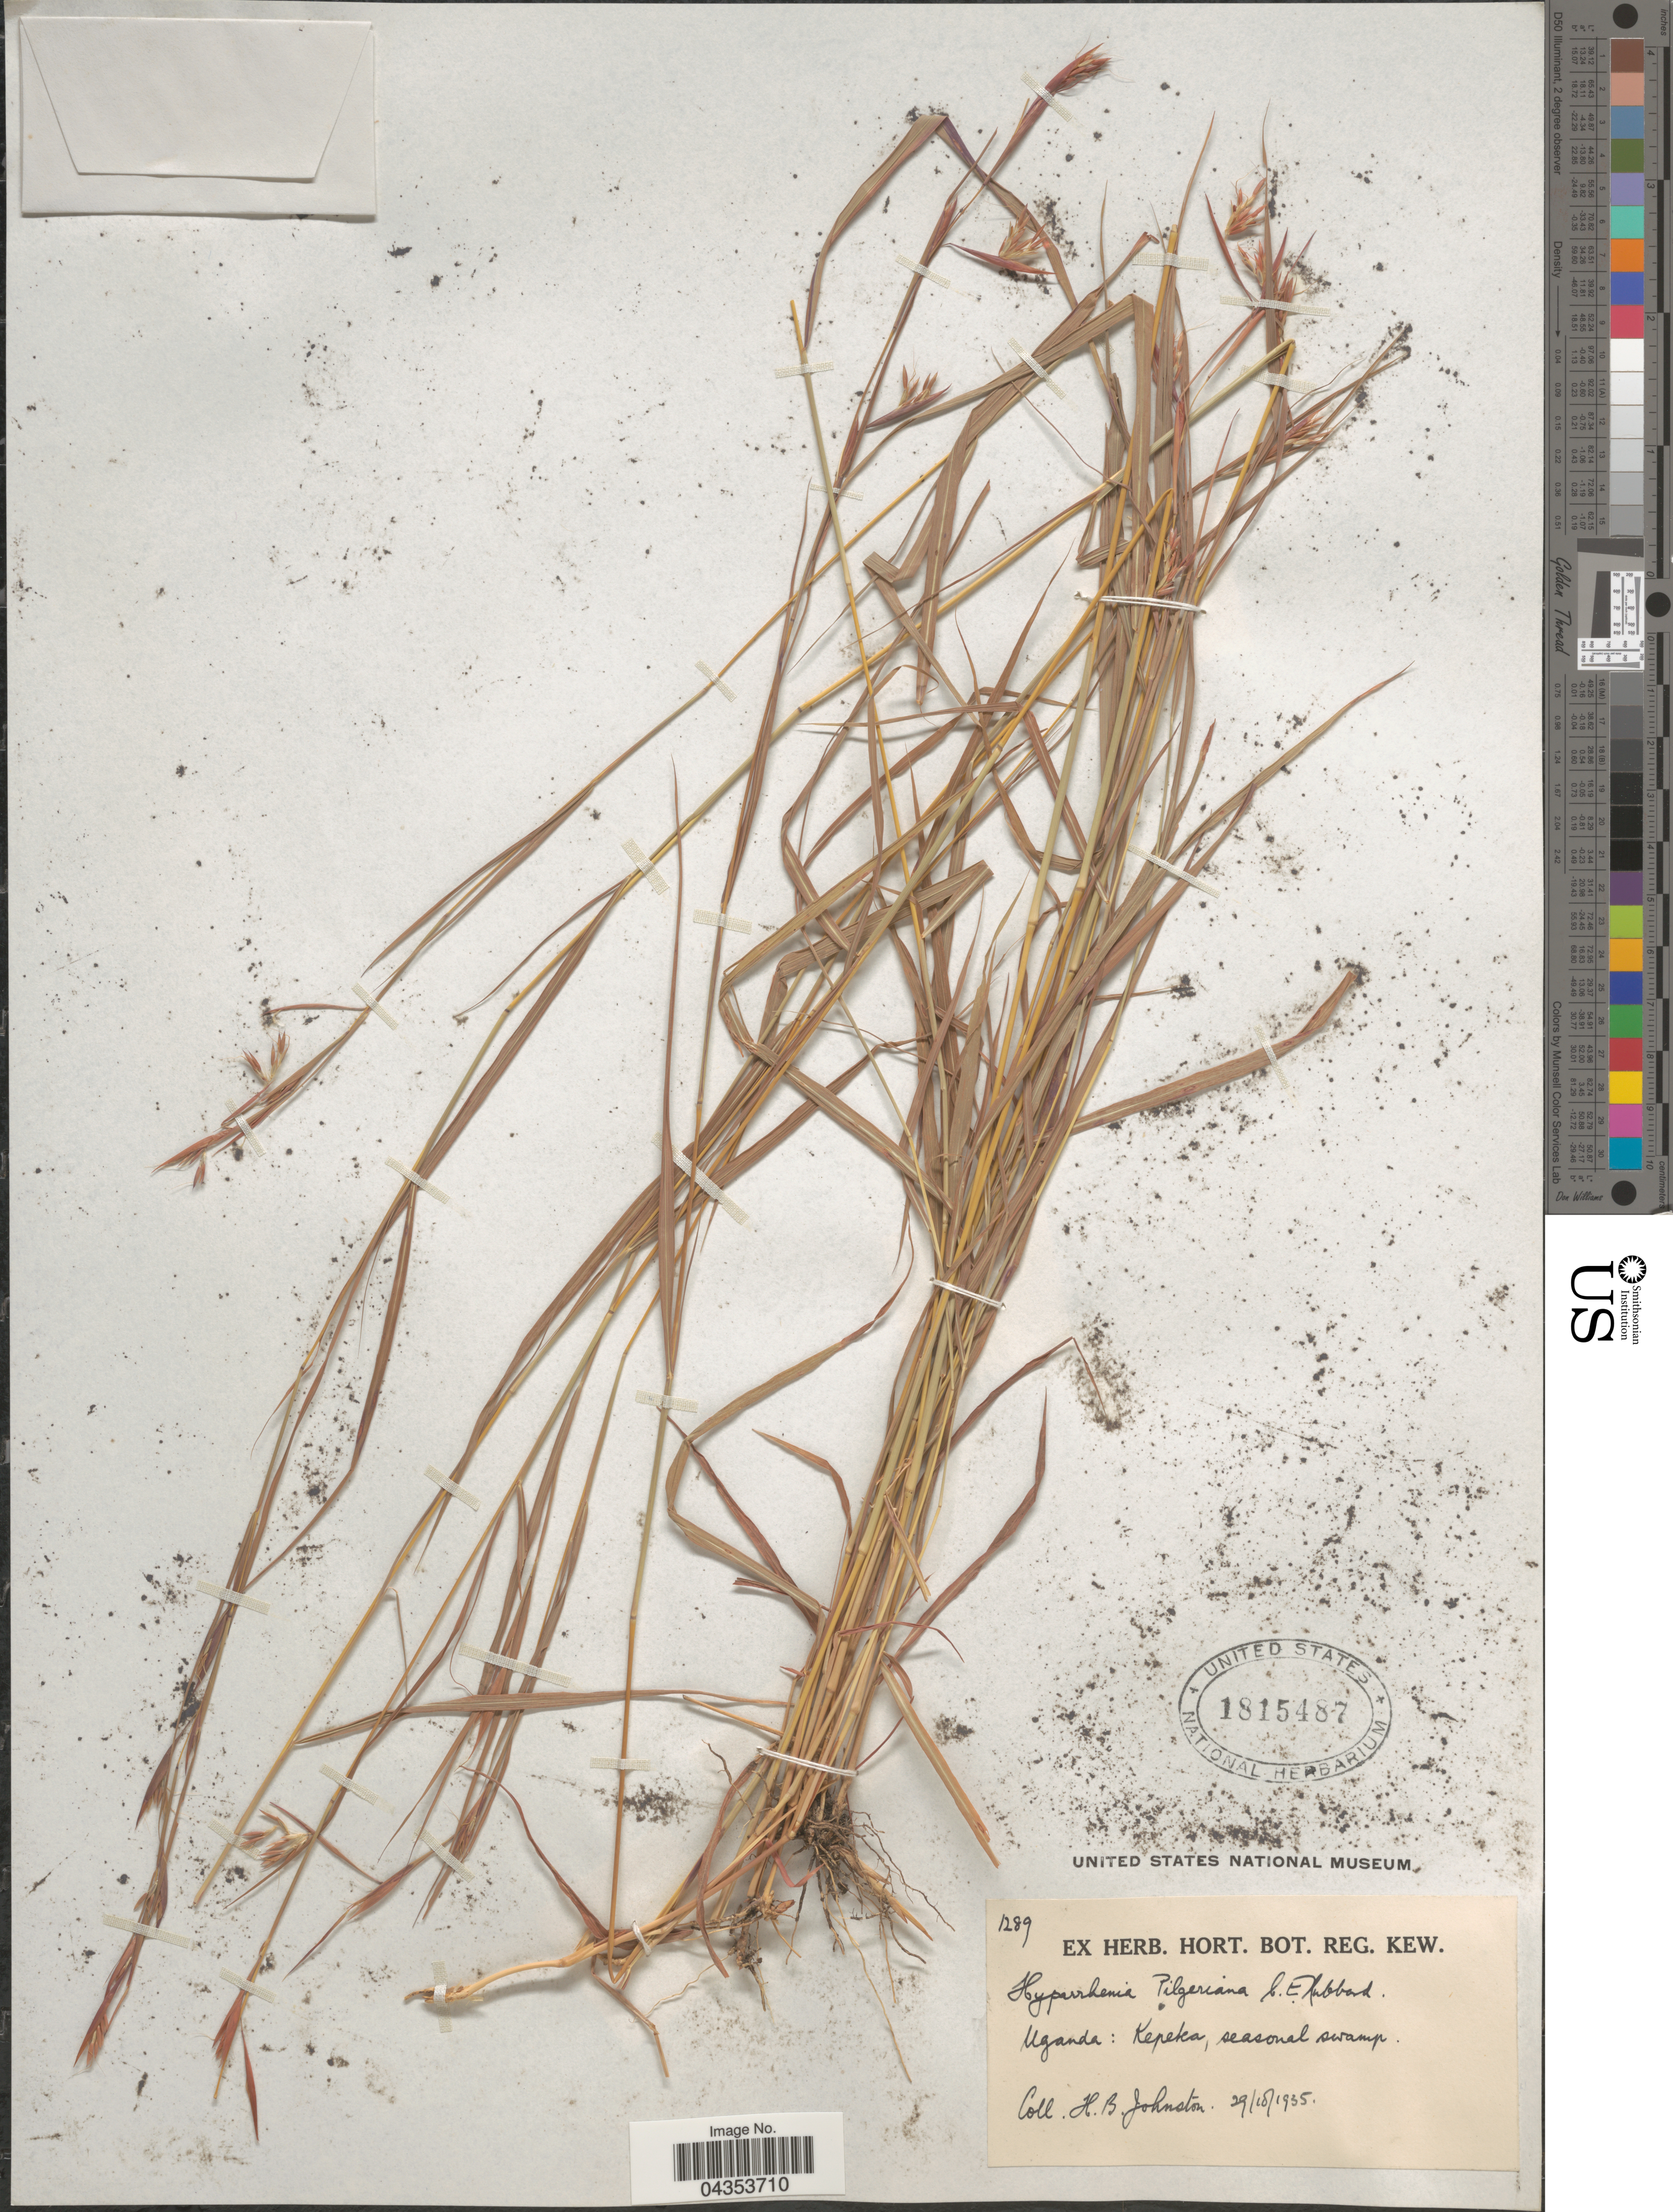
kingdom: Plantae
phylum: Tracheophyta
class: Liliopsida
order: Poales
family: Poaceae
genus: Hyparrhenia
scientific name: Hyparrhenia pilgeriana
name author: C.E. Hubb.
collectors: H. B. Johnston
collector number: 1289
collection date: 1935-10-29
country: Uganda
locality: Kepeka.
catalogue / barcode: US 1815487